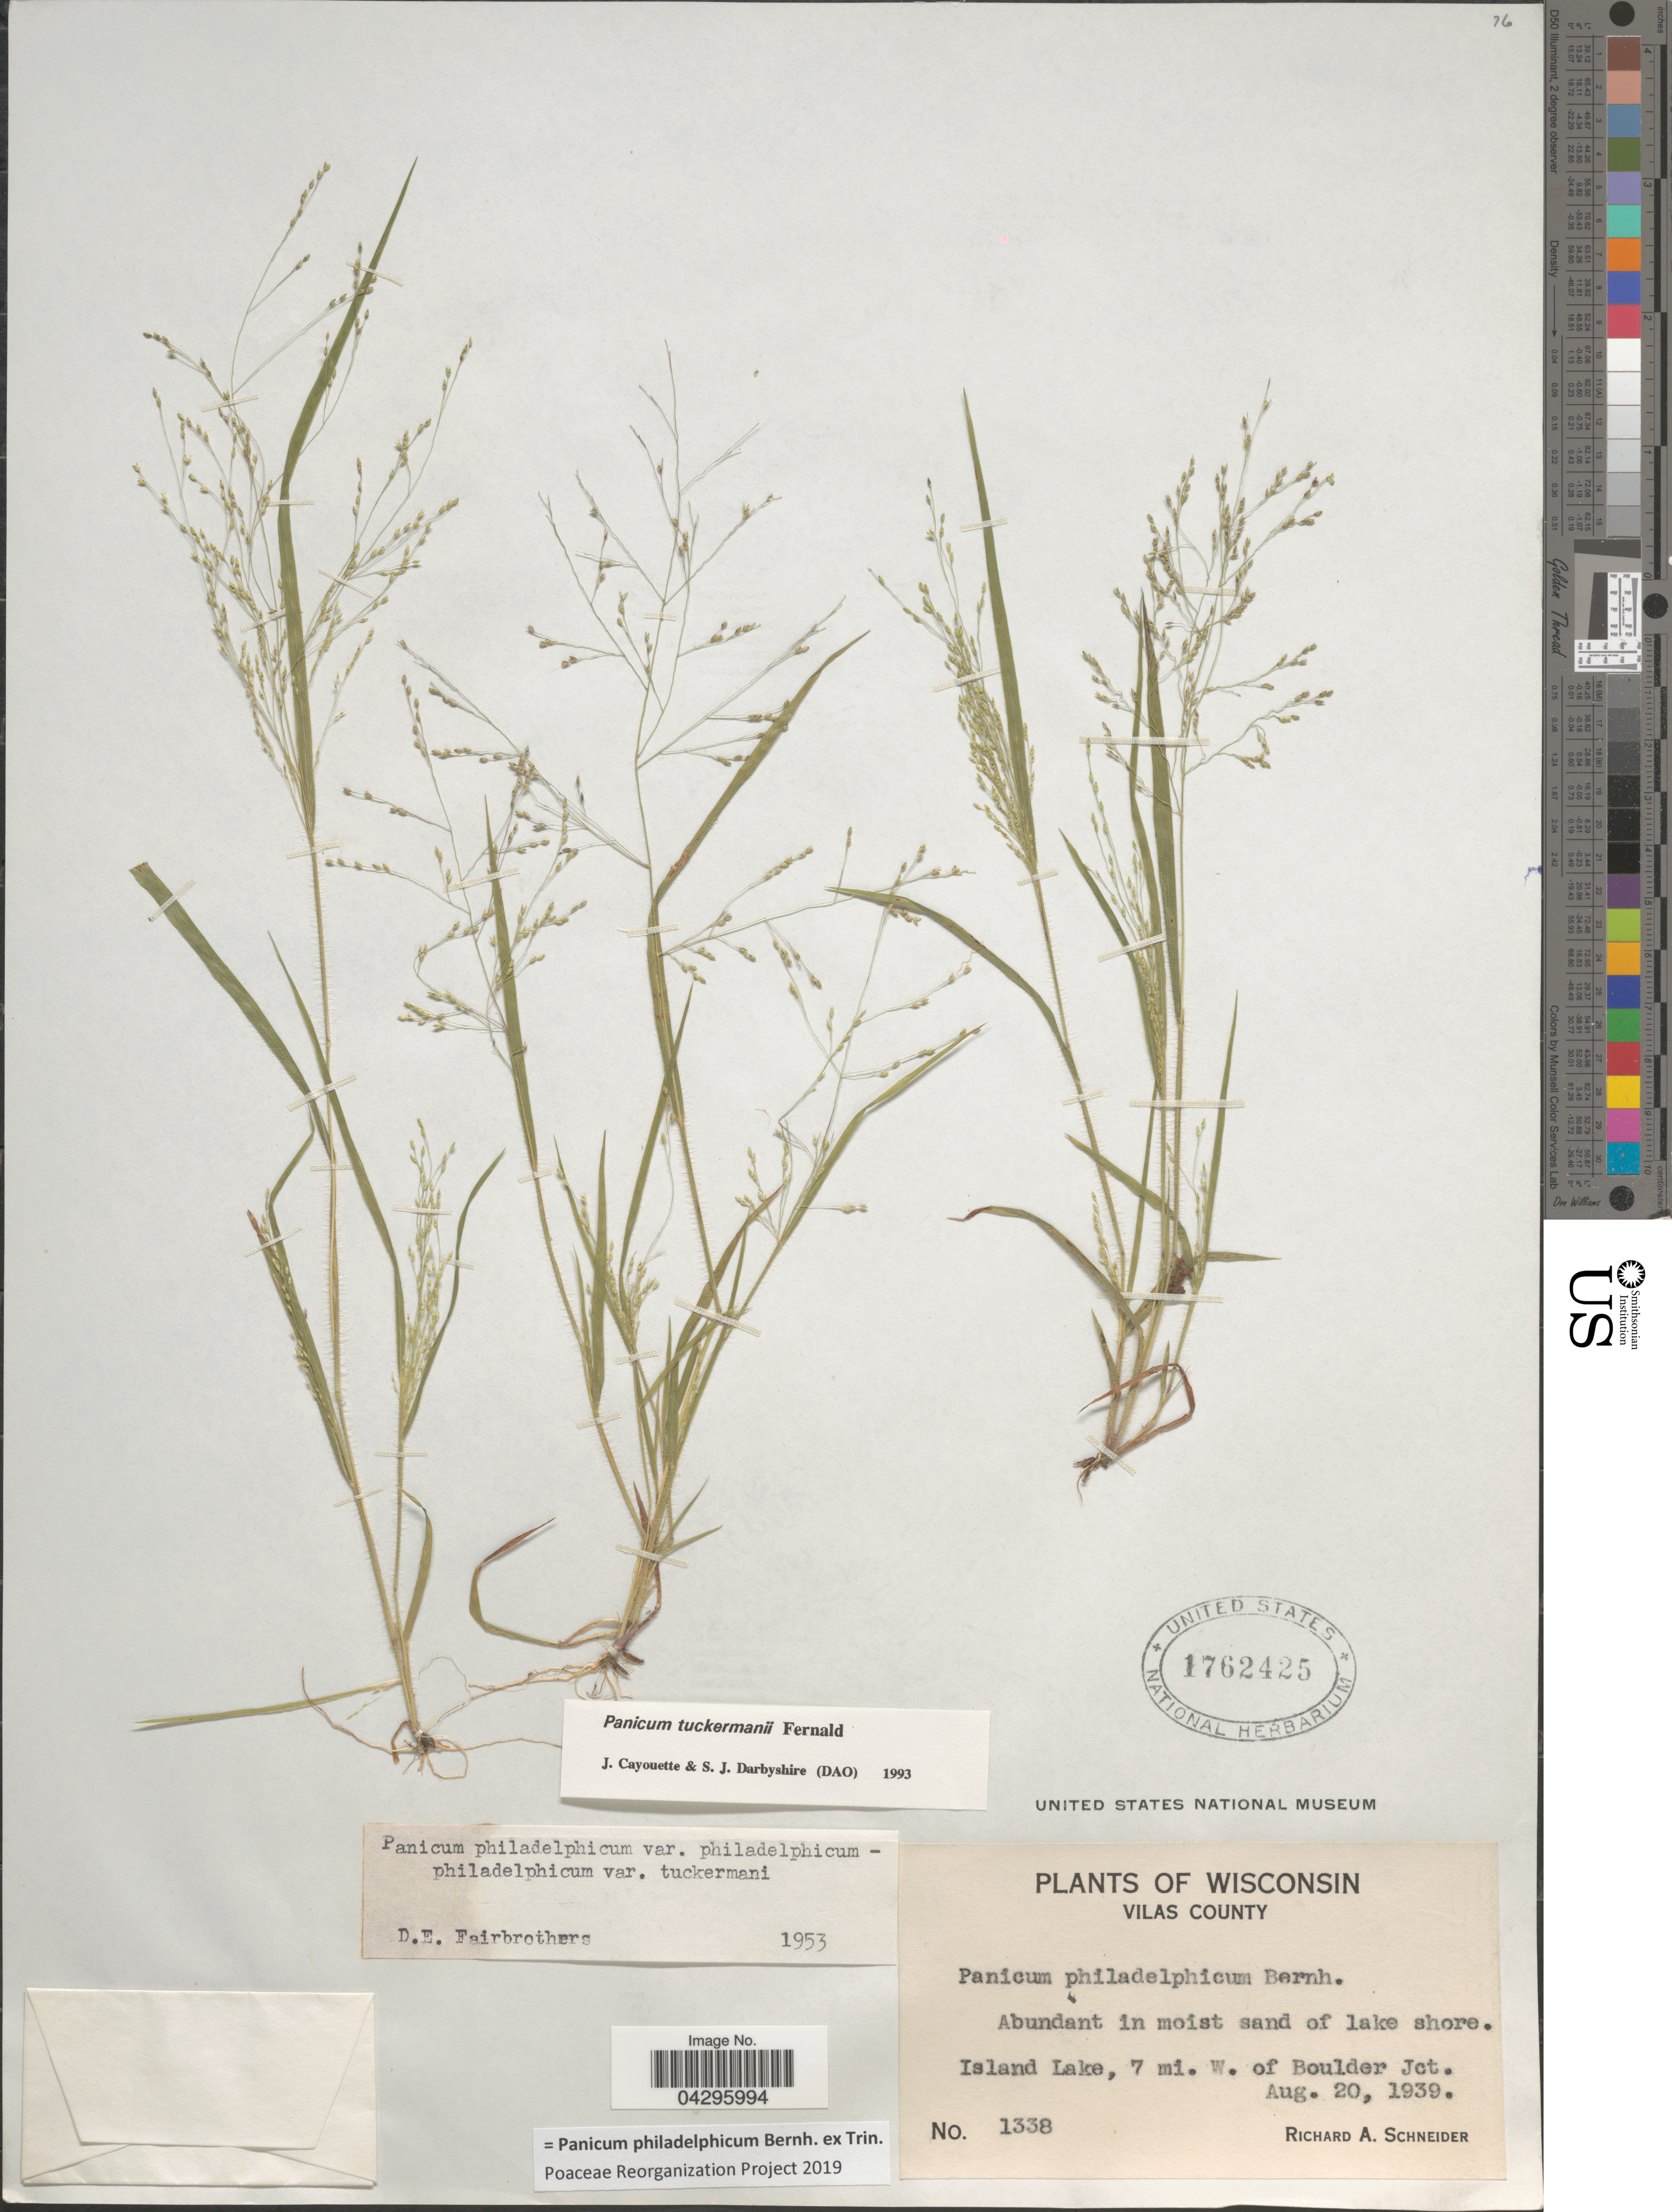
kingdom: Plantae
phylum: Tracheophyta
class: Liliopsida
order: Poales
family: Poaceae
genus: Panicum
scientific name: Panicum philadelphicum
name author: Bernh. ex Trin.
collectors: R. A. Schneider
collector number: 1338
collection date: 1939-08-20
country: United States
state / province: Wisconsin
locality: Vilas County. Abundant in moist sand of lake shore. Island Lake, 7 mi. W. of Boulder Jct.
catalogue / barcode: US 1762425